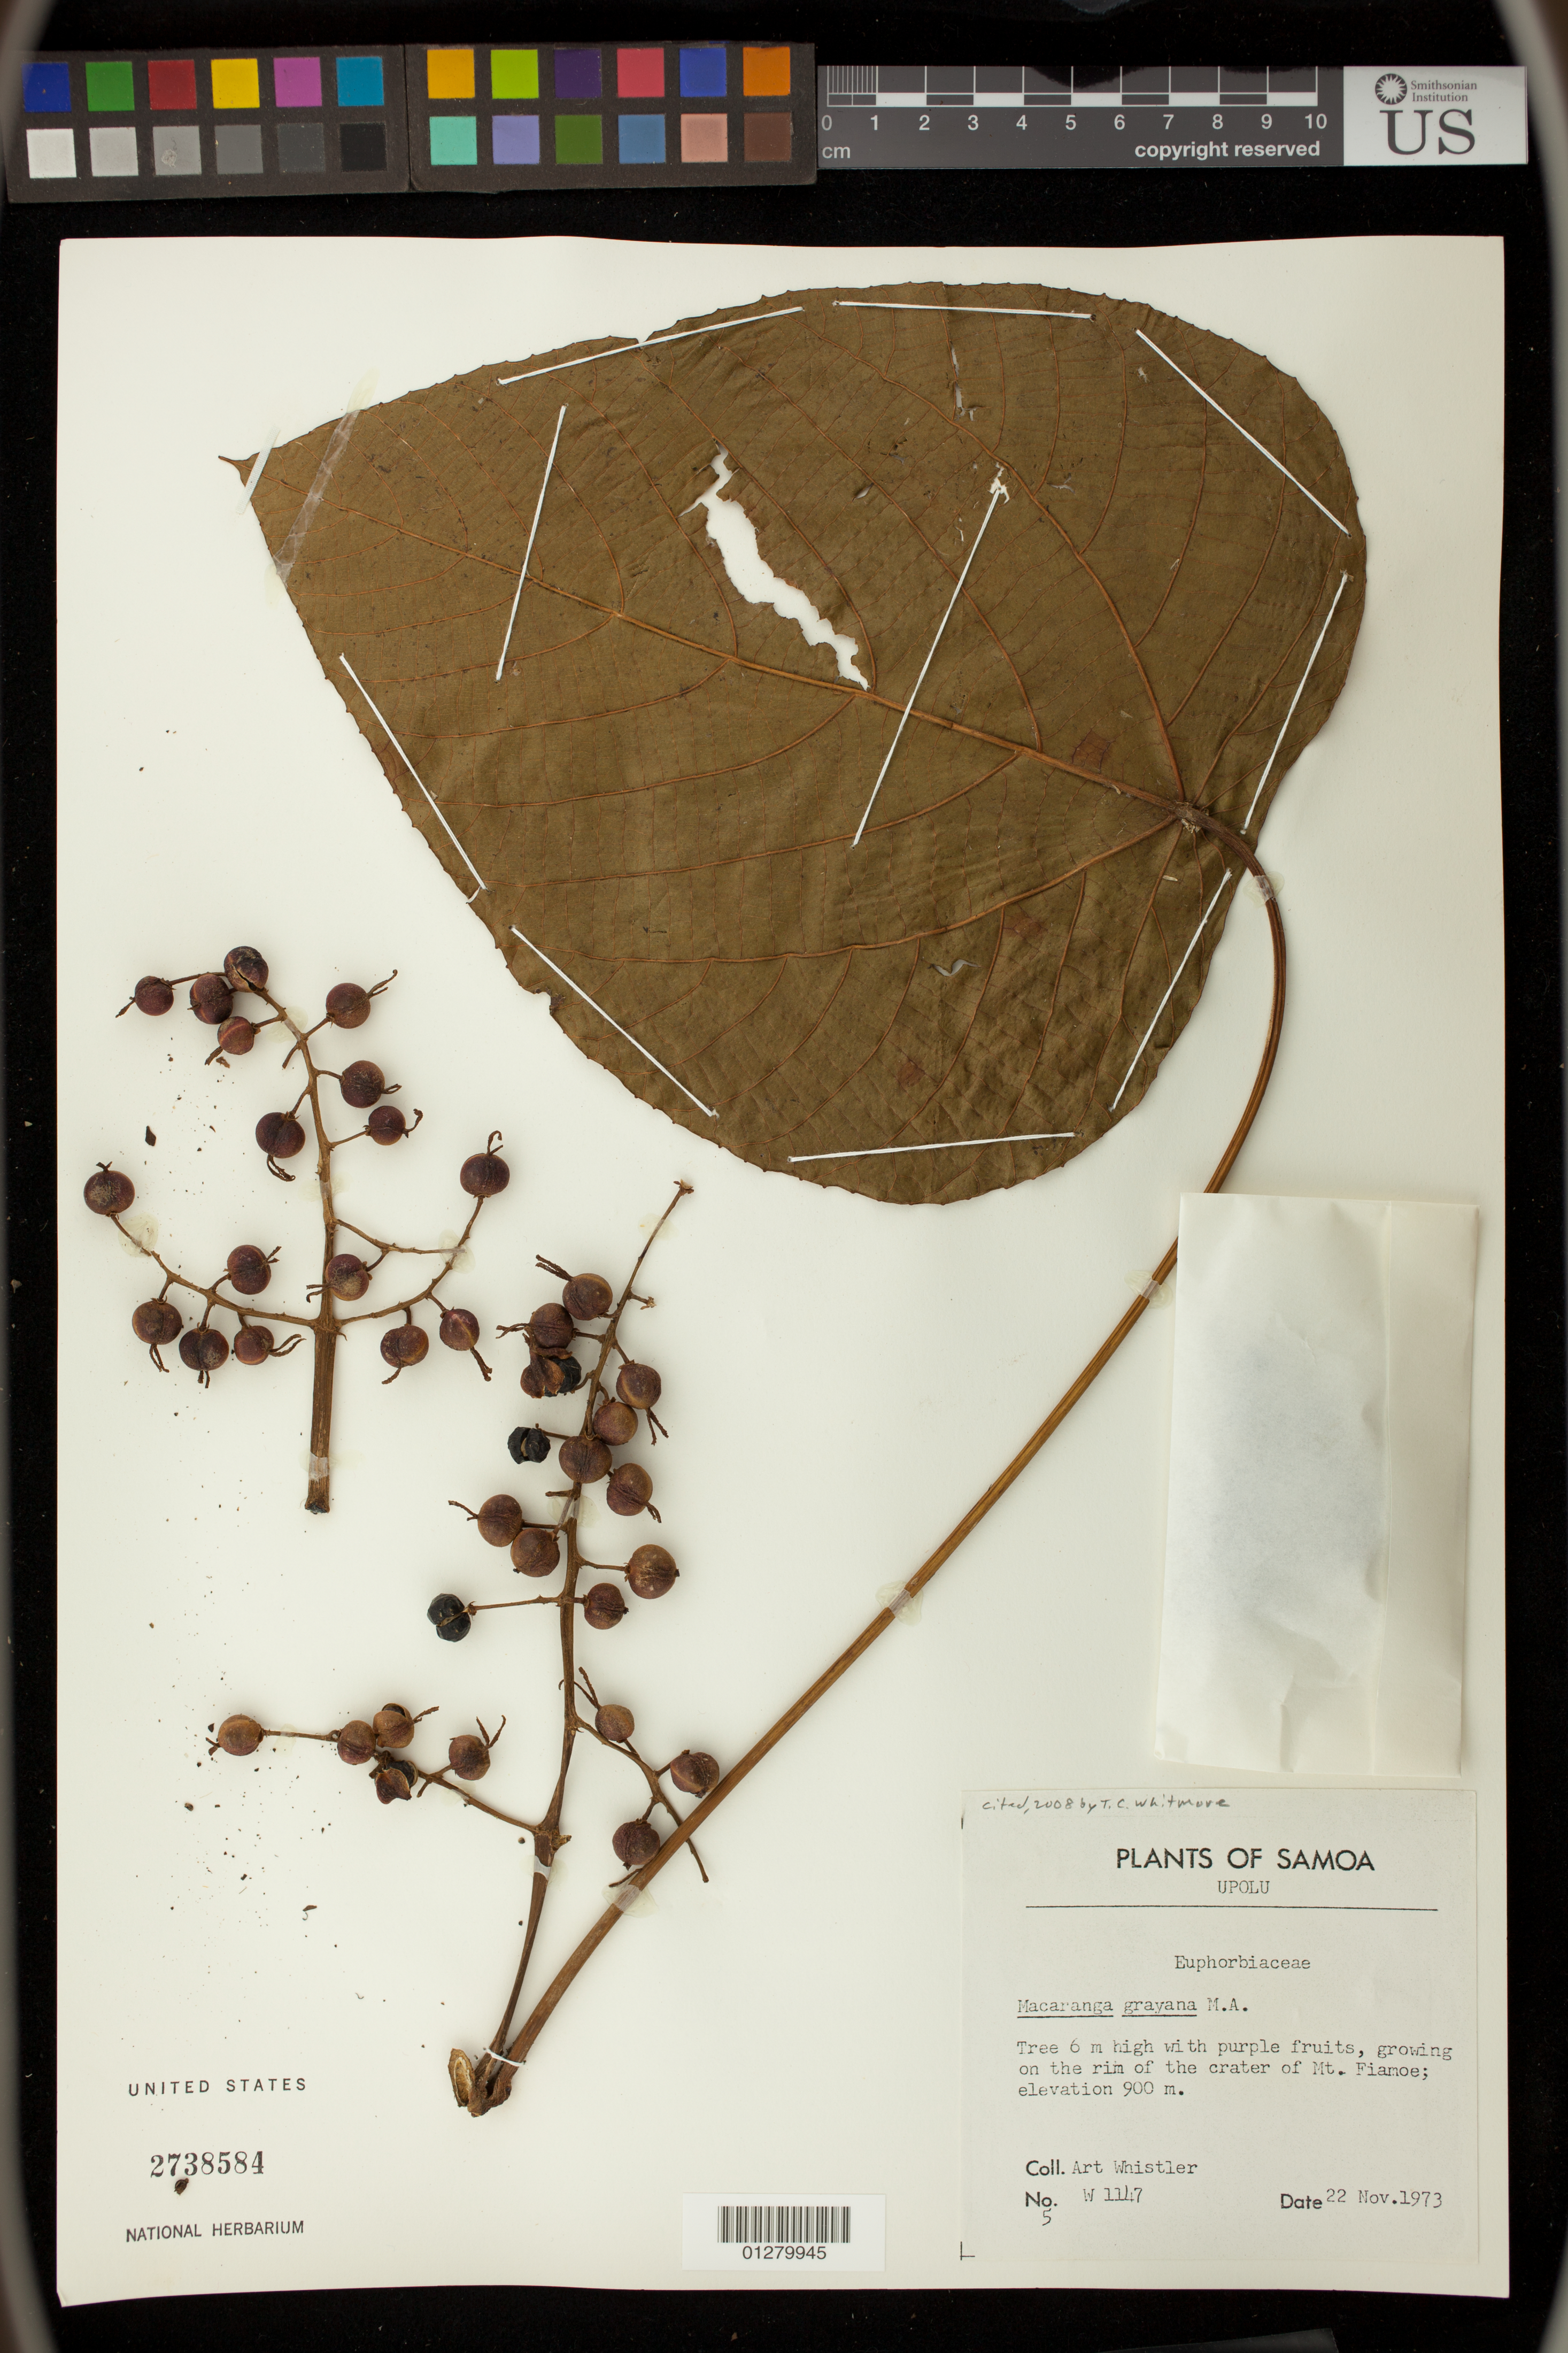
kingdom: Plantae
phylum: Tracheophyta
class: Magnoliopsida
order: Malpighiales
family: Euphorbiaceae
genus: Macaranga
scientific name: Macaranga grayana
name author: Müll. Arg. in DC.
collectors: A. Whistler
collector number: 1147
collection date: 1973-11-22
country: Samoa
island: Upolu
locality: rim of the crater of Mt. Fiamoe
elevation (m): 900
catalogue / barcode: US 2738584